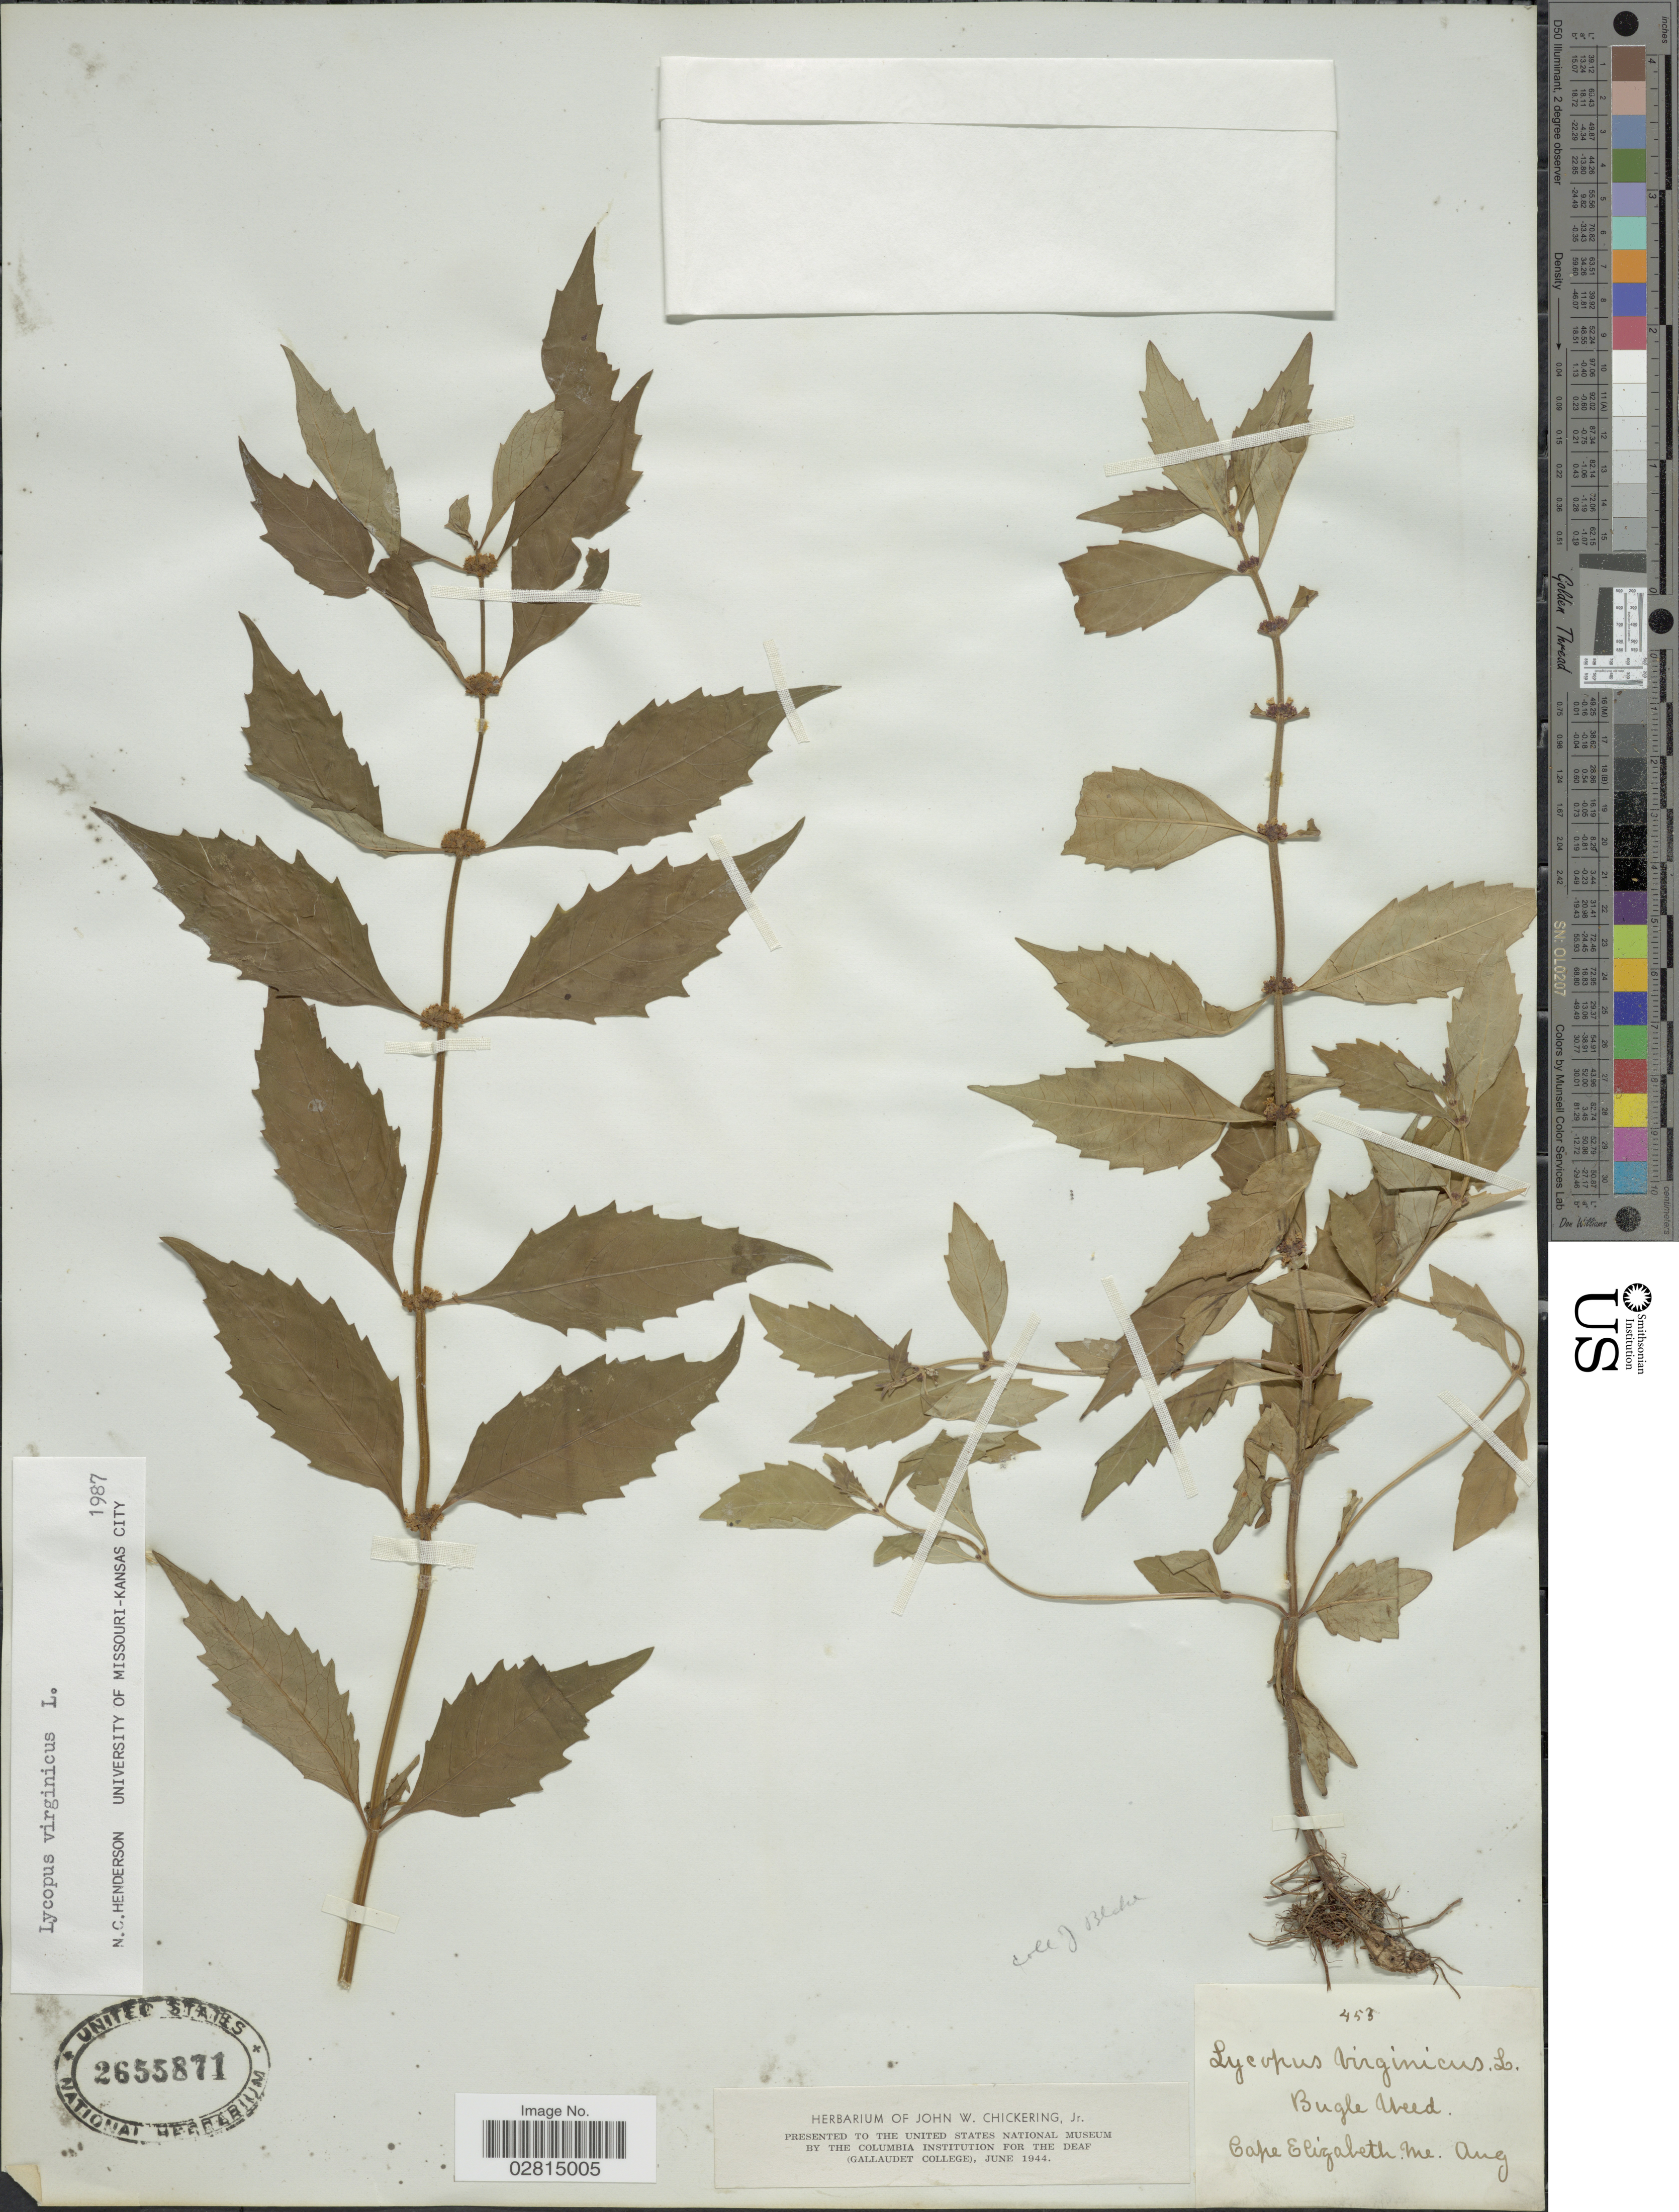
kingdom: Plantae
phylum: Tracheophyta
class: Magnoliopsida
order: Lamiales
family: Lamiaceae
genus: Lycopus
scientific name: Lycopus virginicus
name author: L.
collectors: J. Blake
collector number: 453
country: United States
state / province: Maine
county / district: Cumberland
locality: Cape Elizabeth, Me.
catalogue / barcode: US 2655871